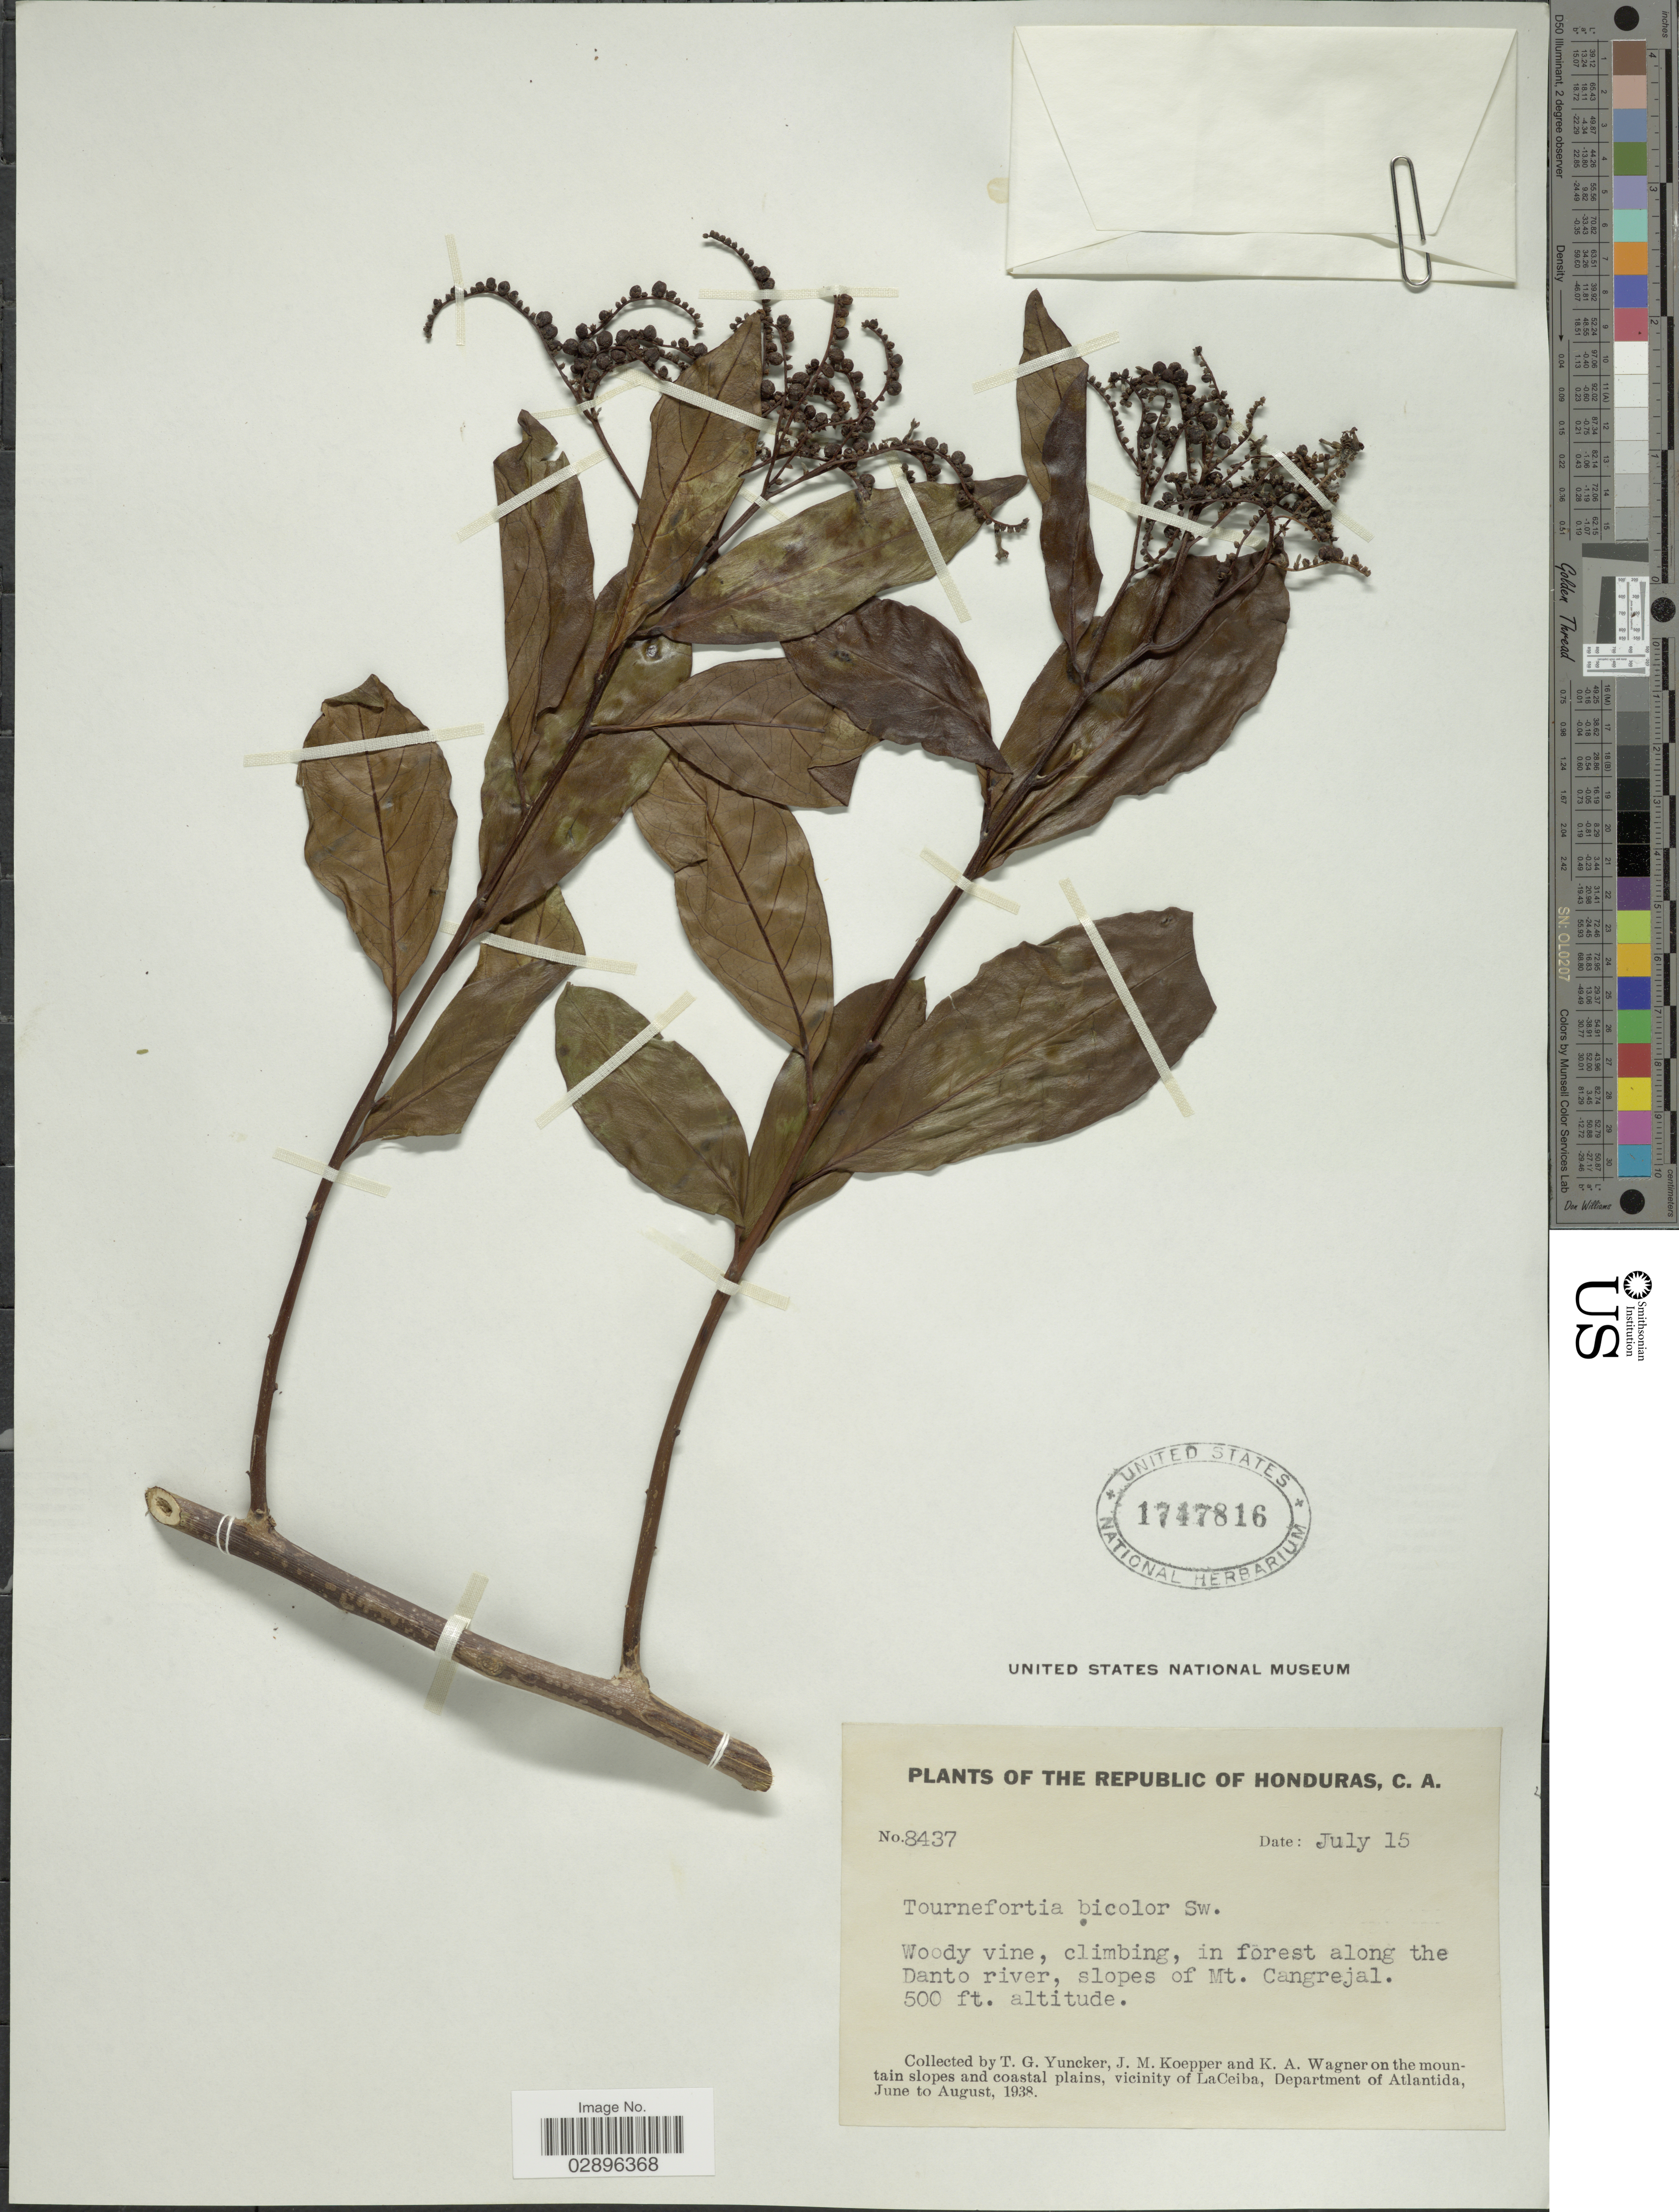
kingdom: Plantae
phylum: Tracheophyta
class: Magnoliopsida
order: Boraginales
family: Heliotropiaceae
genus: Tournefortia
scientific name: Tournefortia bicolor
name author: Sw.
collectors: T. G. Yuncker, J. M. Koepper & A. Wagner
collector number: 8437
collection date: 1938-07-15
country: Honduras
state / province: Atlántida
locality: In forest along the Danto river, slopes of Mt. Cangrejal. On the mountain slopes and coastal plains, vicinity of LaCeiba, Department of Atlantida.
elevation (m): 152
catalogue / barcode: US 1747816